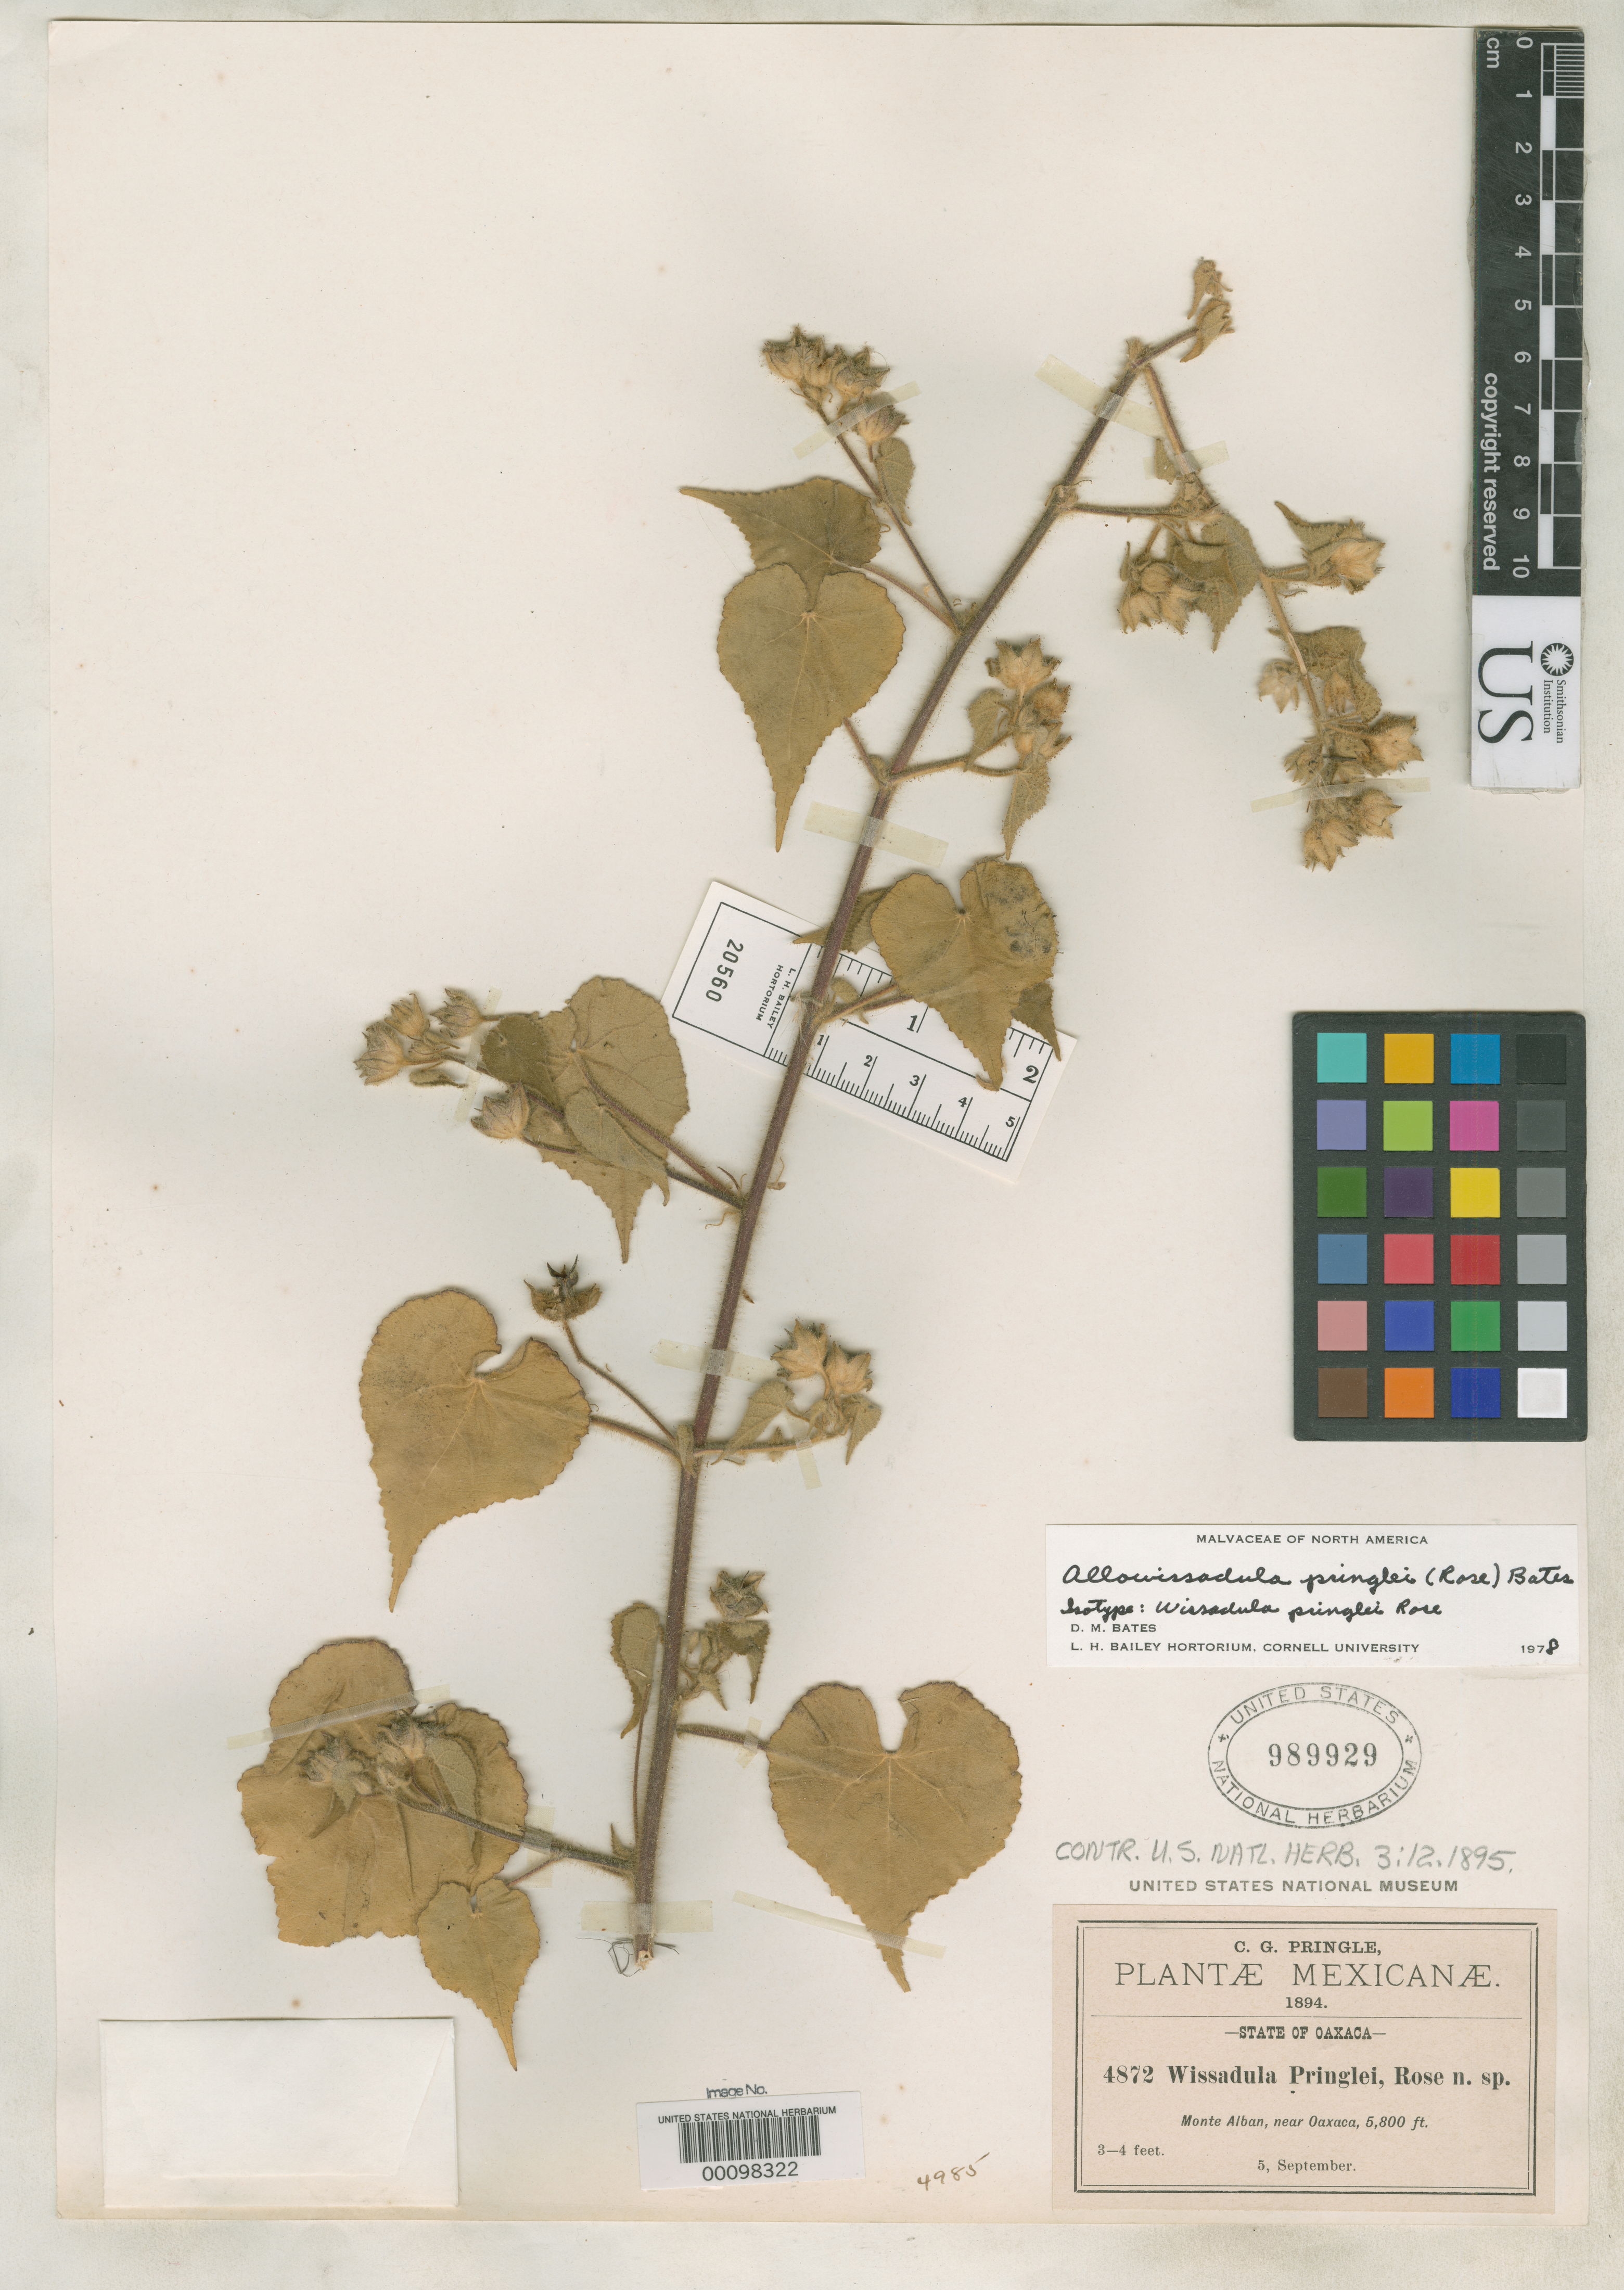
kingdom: Plantae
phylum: Tracheophyta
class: Magnoliopsida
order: Malvales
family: Malvaceae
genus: Wissadula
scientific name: Wissadula pringlei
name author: Rose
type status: Isolectotype; Type Collection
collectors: C. G. Pringle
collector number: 4872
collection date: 1894-09-05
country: Mexico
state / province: Oaxaca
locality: Monte Alban, near Oaxaca.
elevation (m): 1768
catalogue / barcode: US 989929